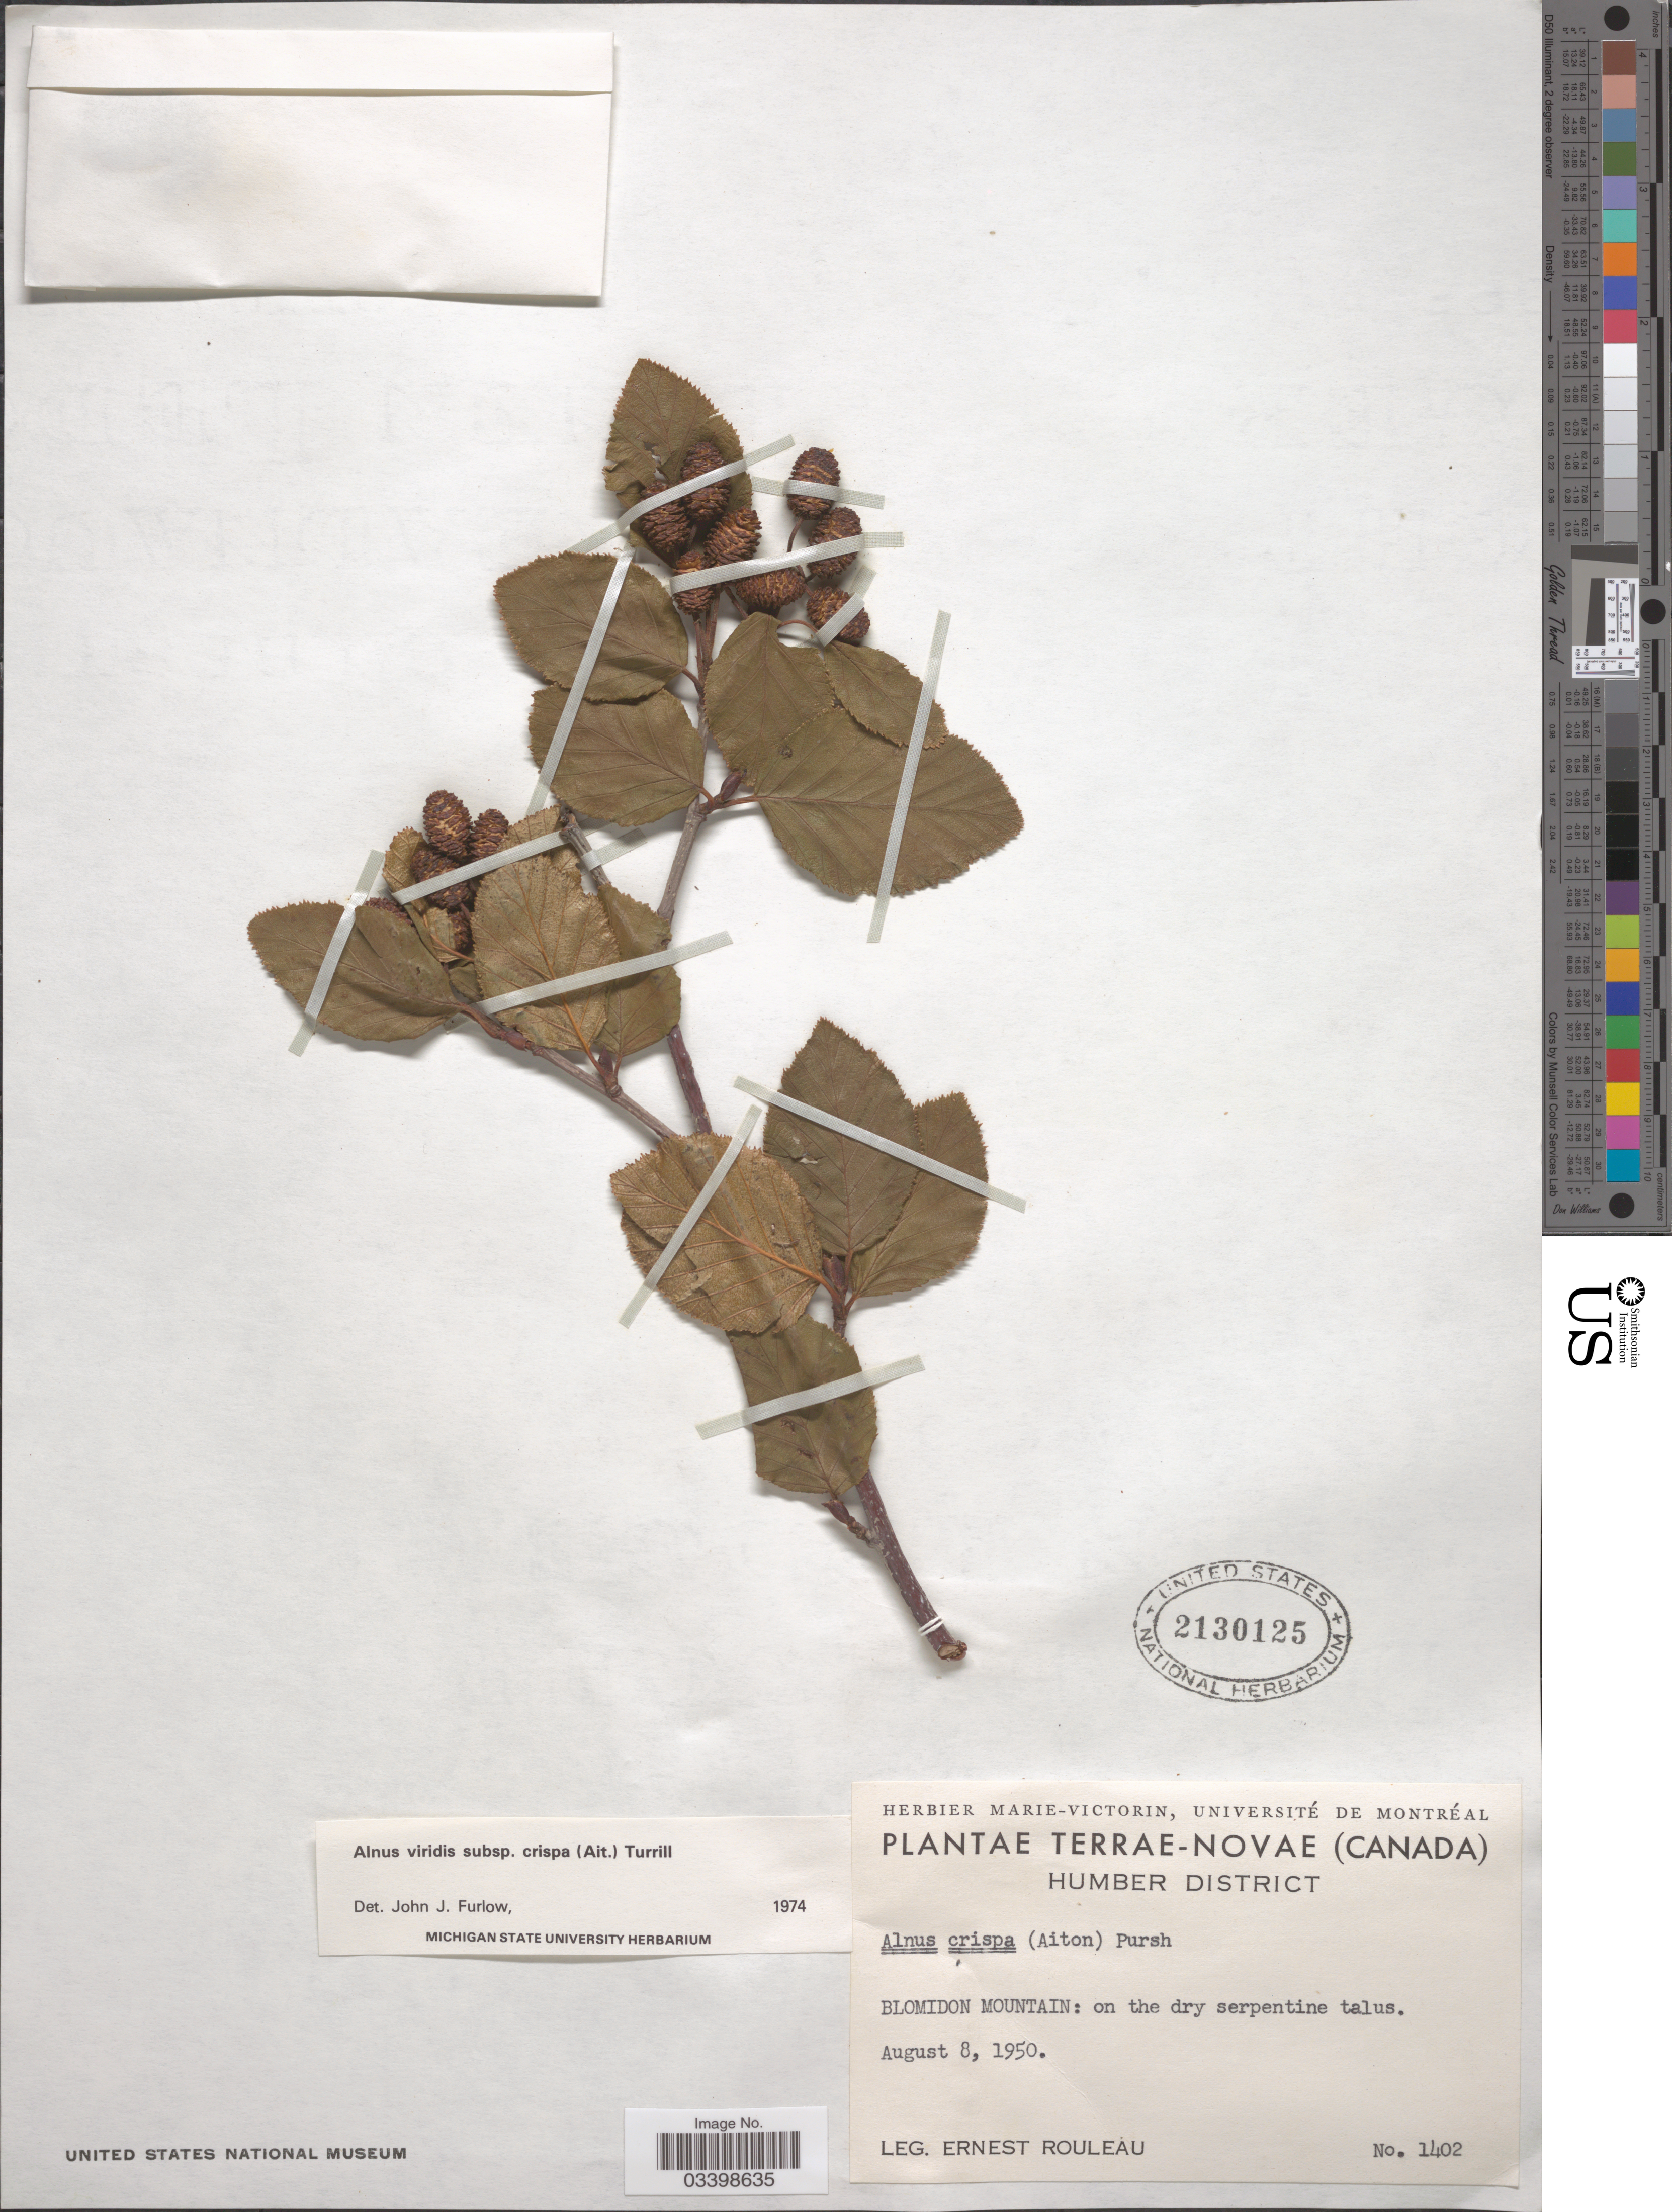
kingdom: Plantae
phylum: Tracheophyta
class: Magnoliopsida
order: Fagales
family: Betulaceae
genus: Alnus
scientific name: Alnus viridis subsp. crispa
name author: (Aiton) Turrill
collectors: E. Rouleau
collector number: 1402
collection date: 1950-08-08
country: Canada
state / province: Newfoundland and Labrador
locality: Terrae-Novae. Humber District. Blomidon Mountain: on the dry serpentine talus.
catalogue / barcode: US 2130125